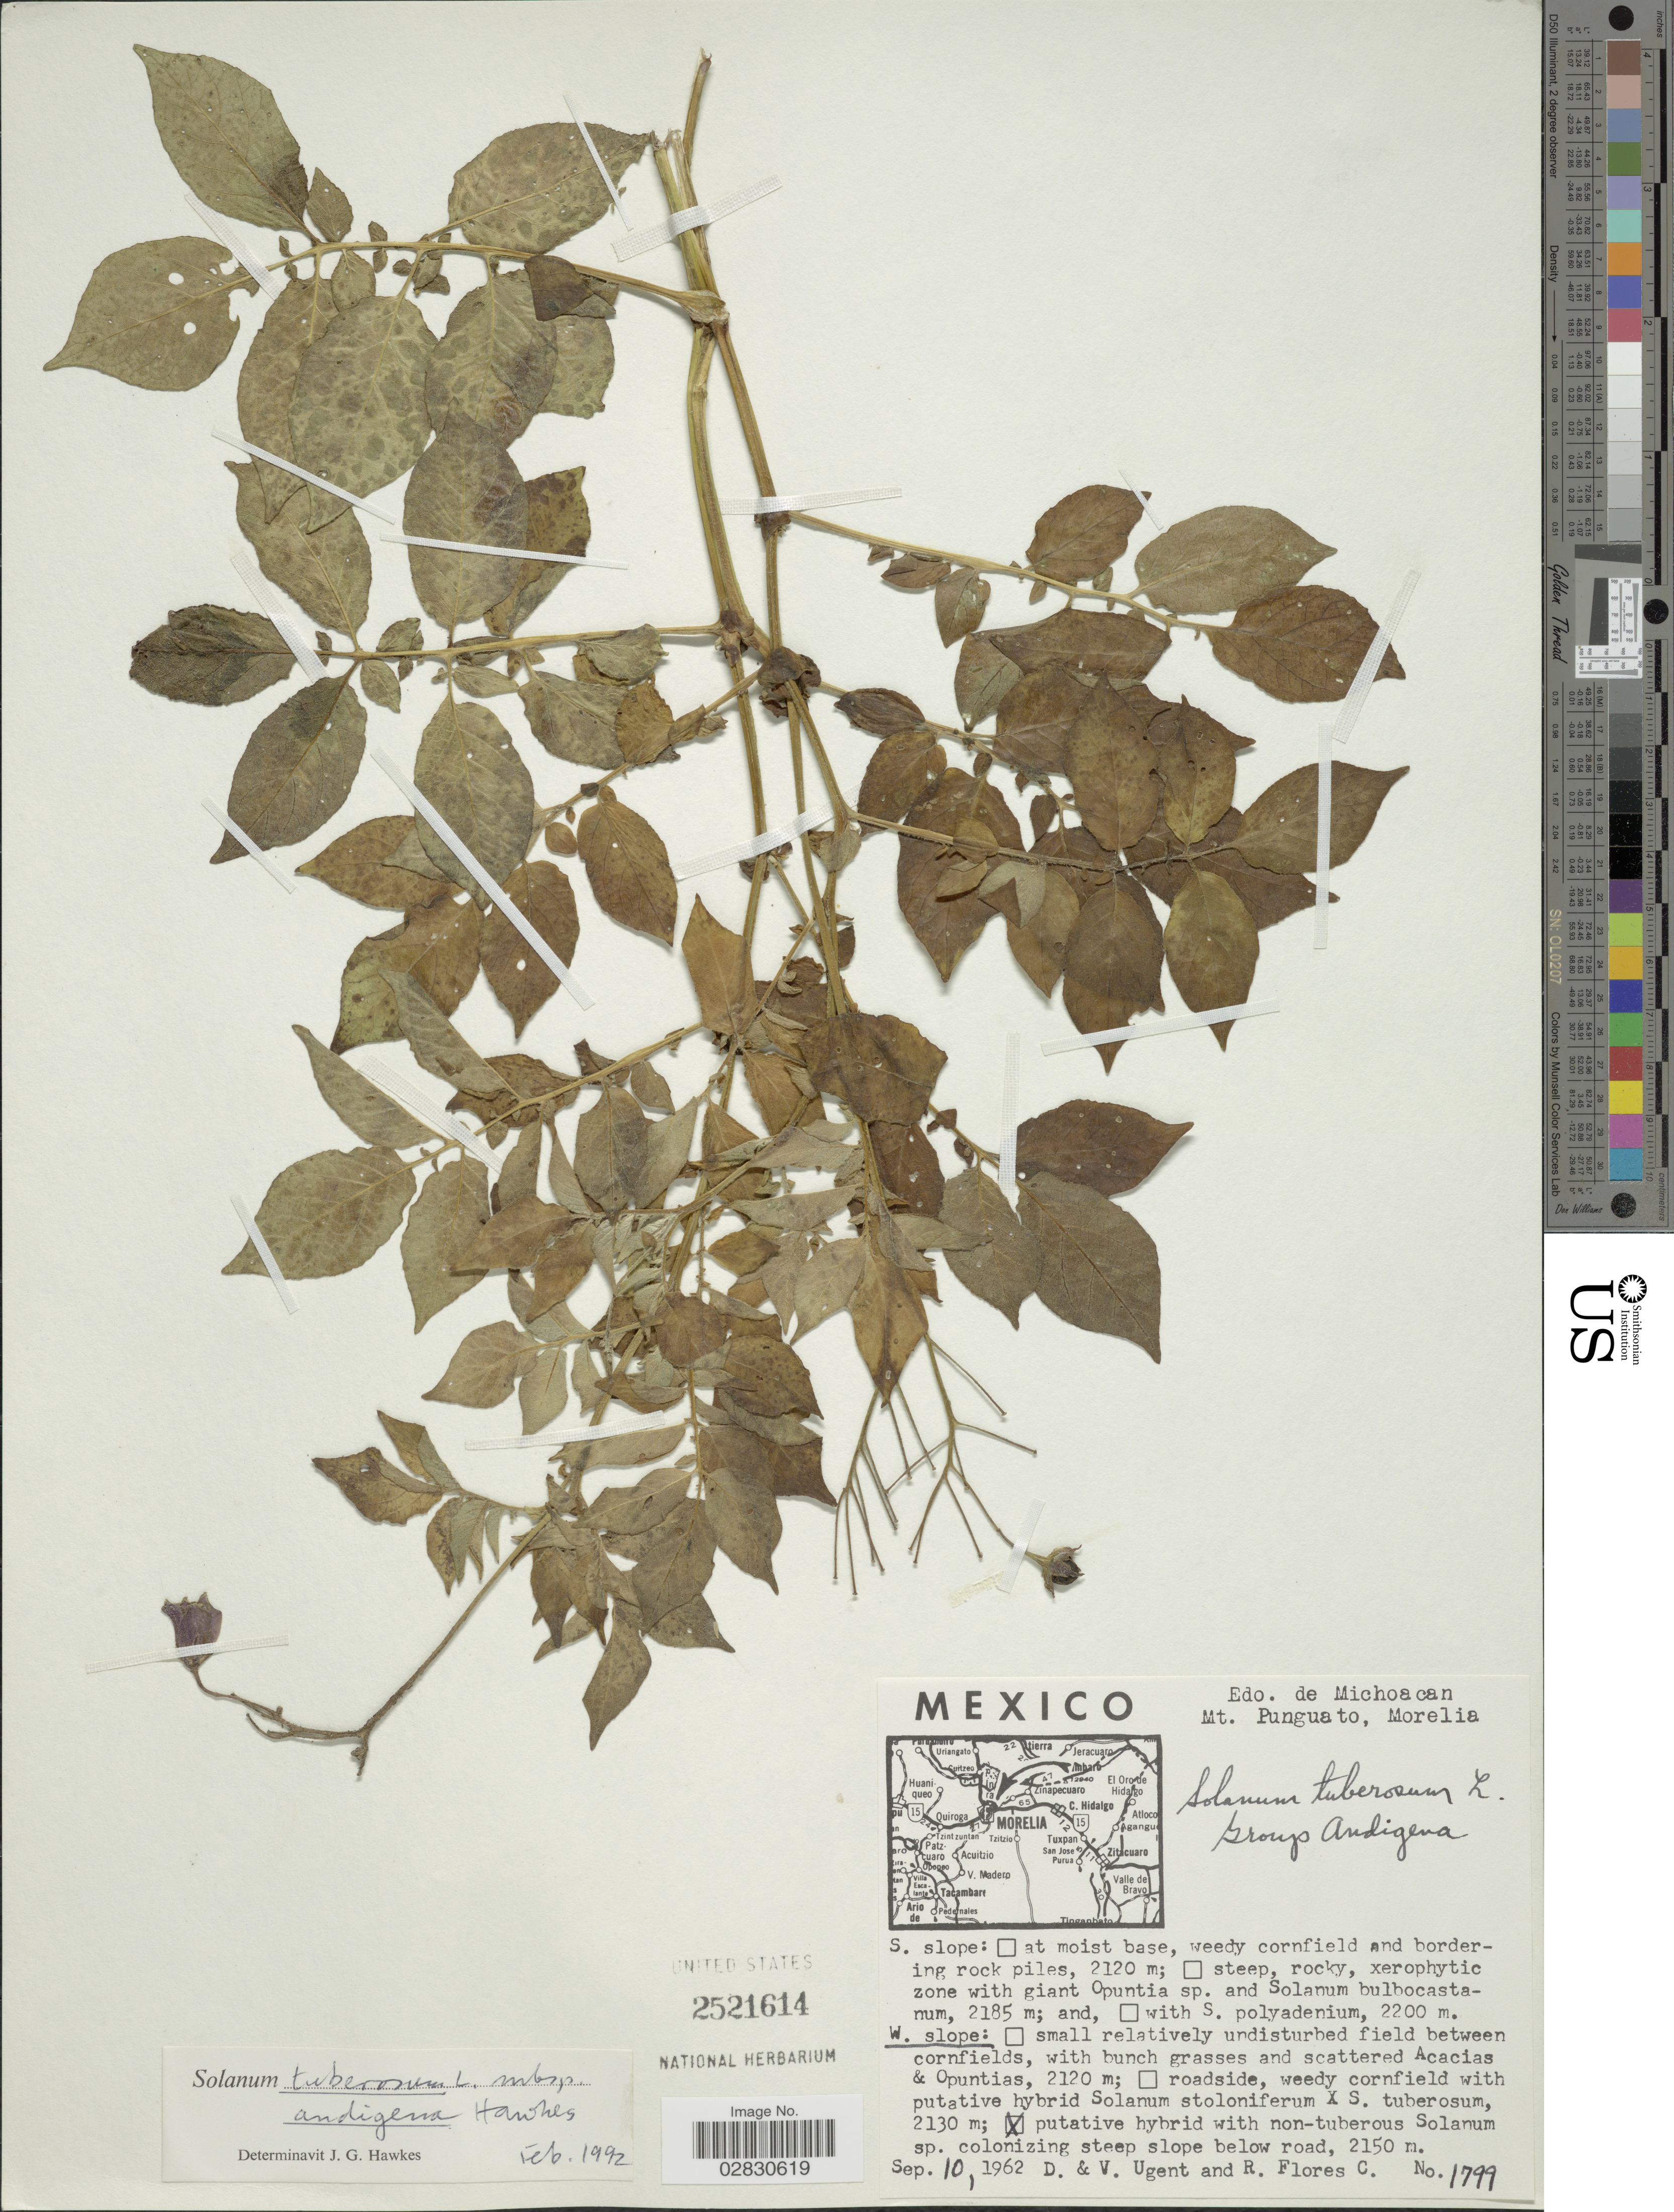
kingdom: Plantae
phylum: Tracheophyta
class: Magnoliopsida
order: Solanales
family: Solanaceae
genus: Solanum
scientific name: Solanum tuberosum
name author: L.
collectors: D. Ugent, V. Ugent & R. Flores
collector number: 1799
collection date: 1962-09-10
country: Mexico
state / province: Michoacán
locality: Edo. de Michoacan. Mt. Punguato. Morelia.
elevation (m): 2150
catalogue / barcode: US 2521614